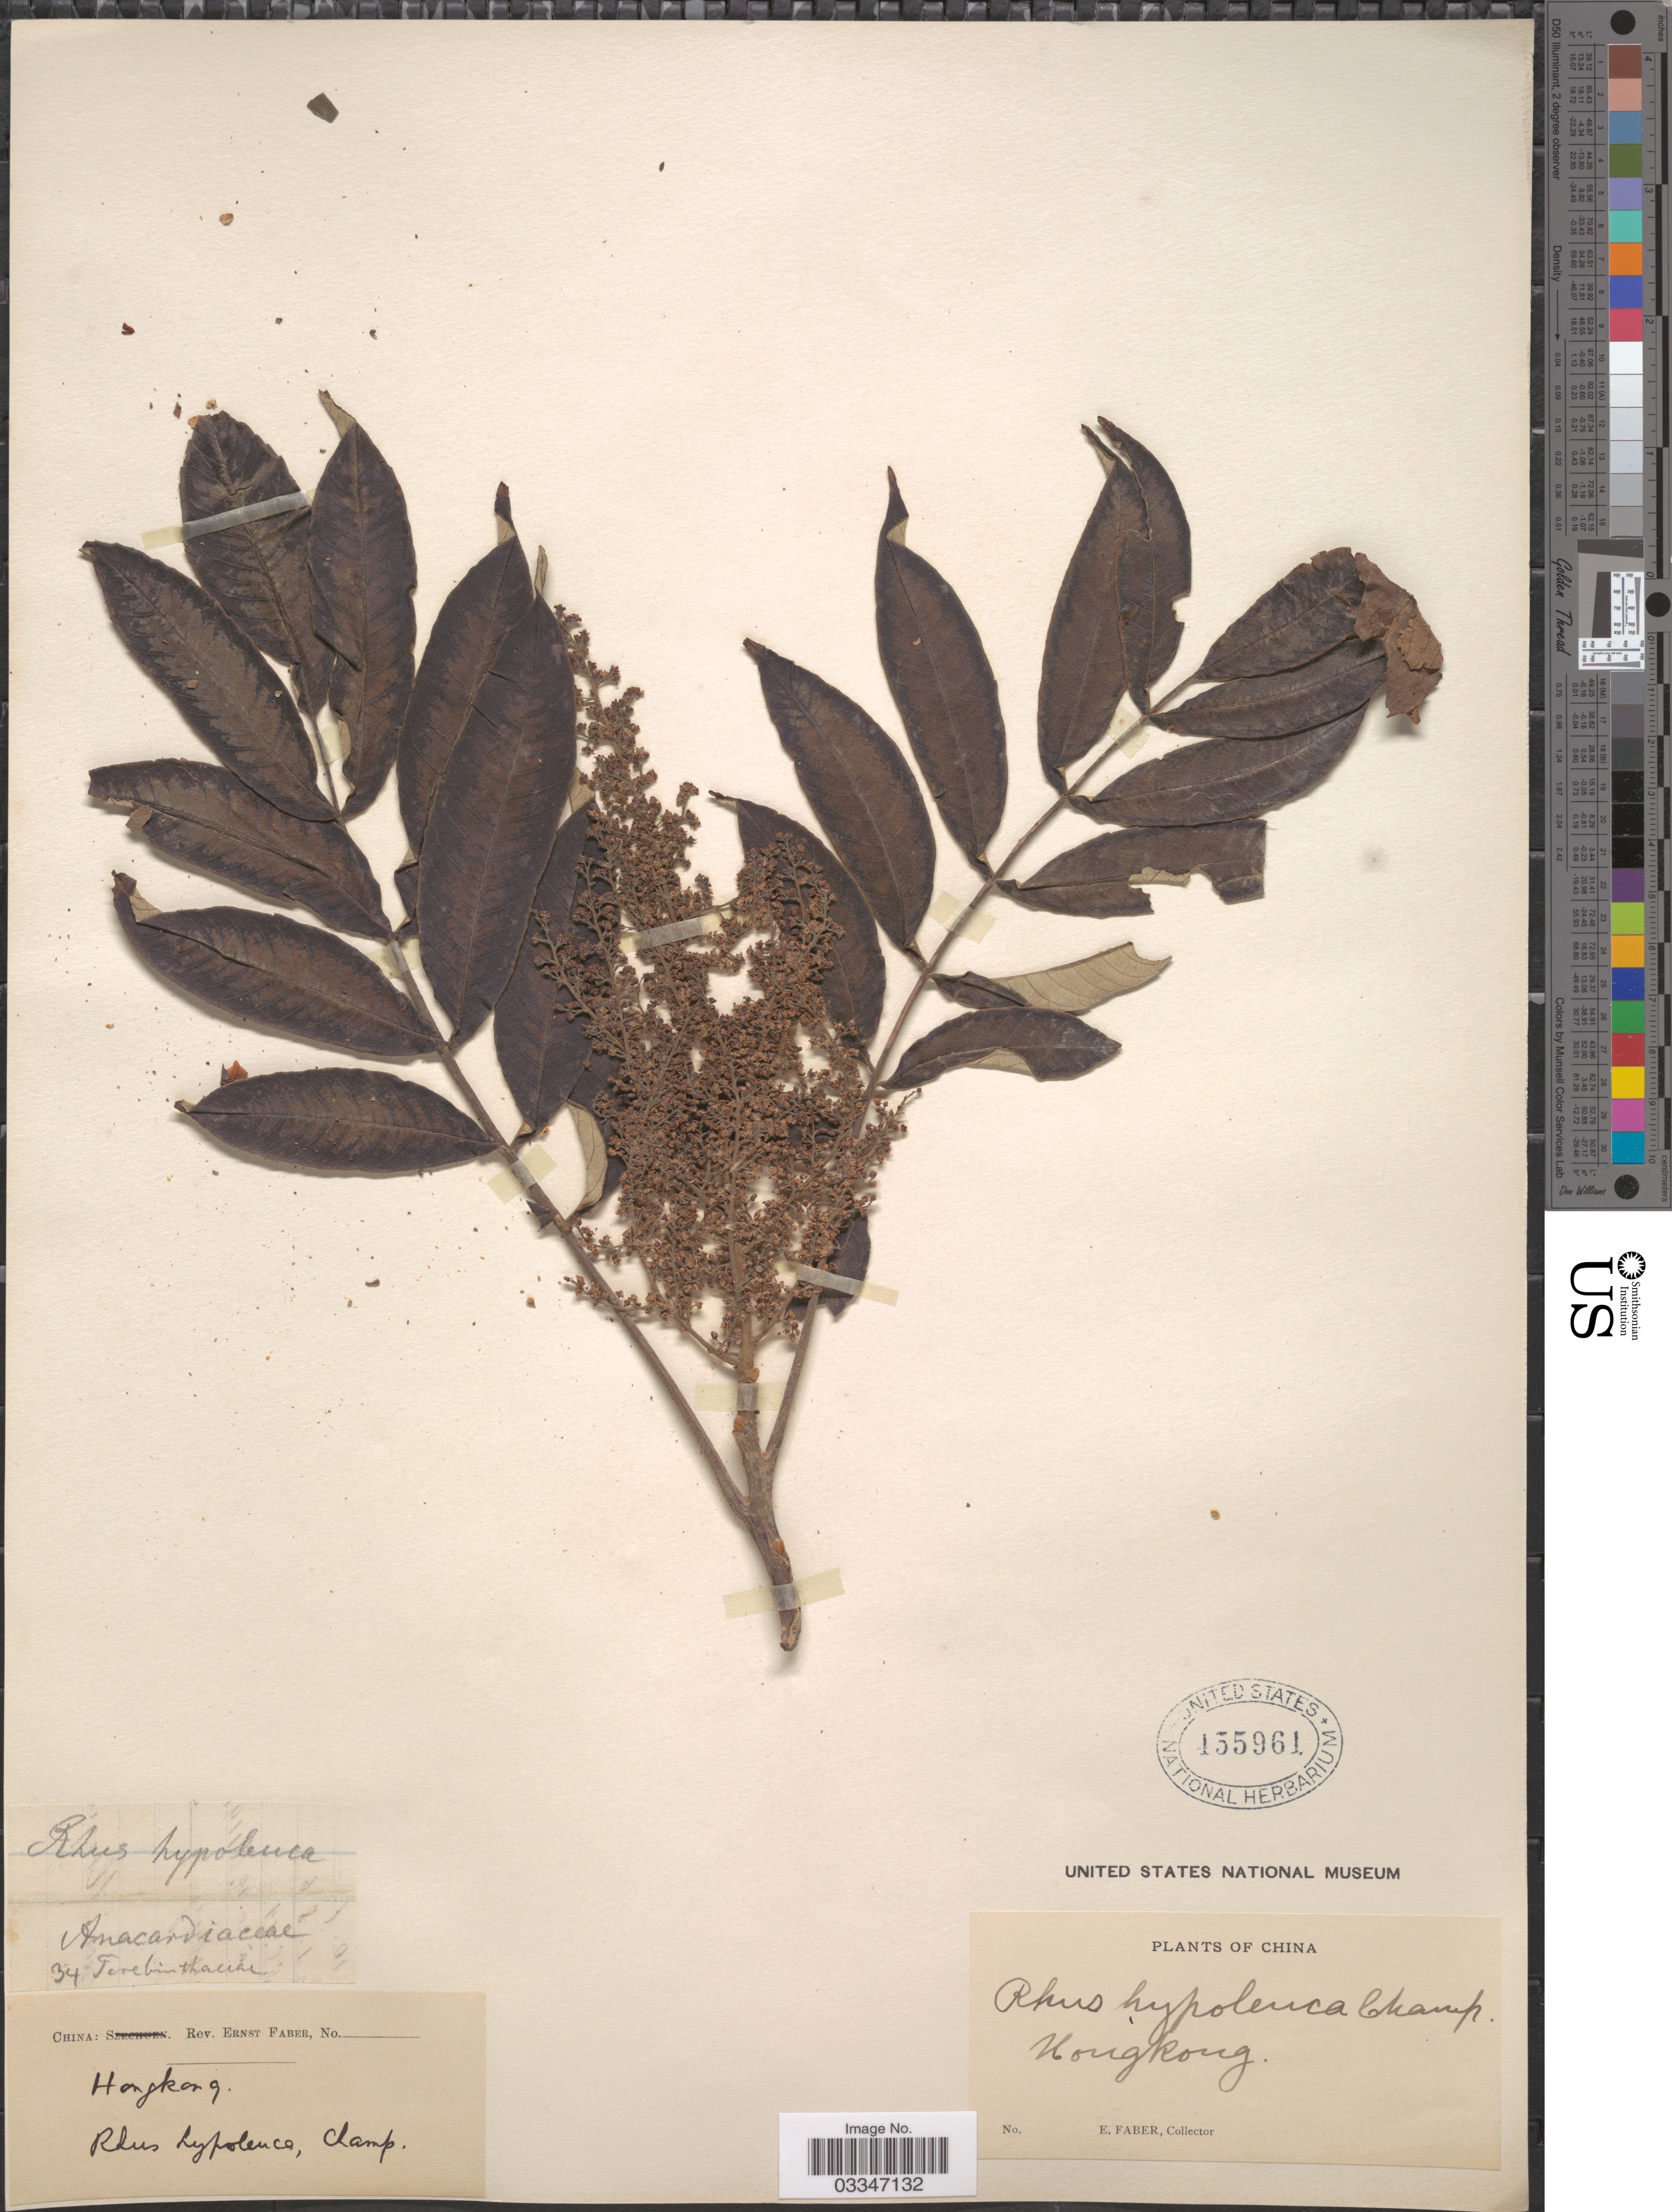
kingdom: Plantae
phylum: Tracheophyta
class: Magnoliopsida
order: Sapindales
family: Anacardiaceae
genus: Rhus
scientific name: Rhus hypoleuca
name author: Champ. ex Benth.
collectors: E. Faber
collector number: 34?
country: China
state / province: Hong Kong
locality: Hongkong.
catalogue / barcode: US 155961